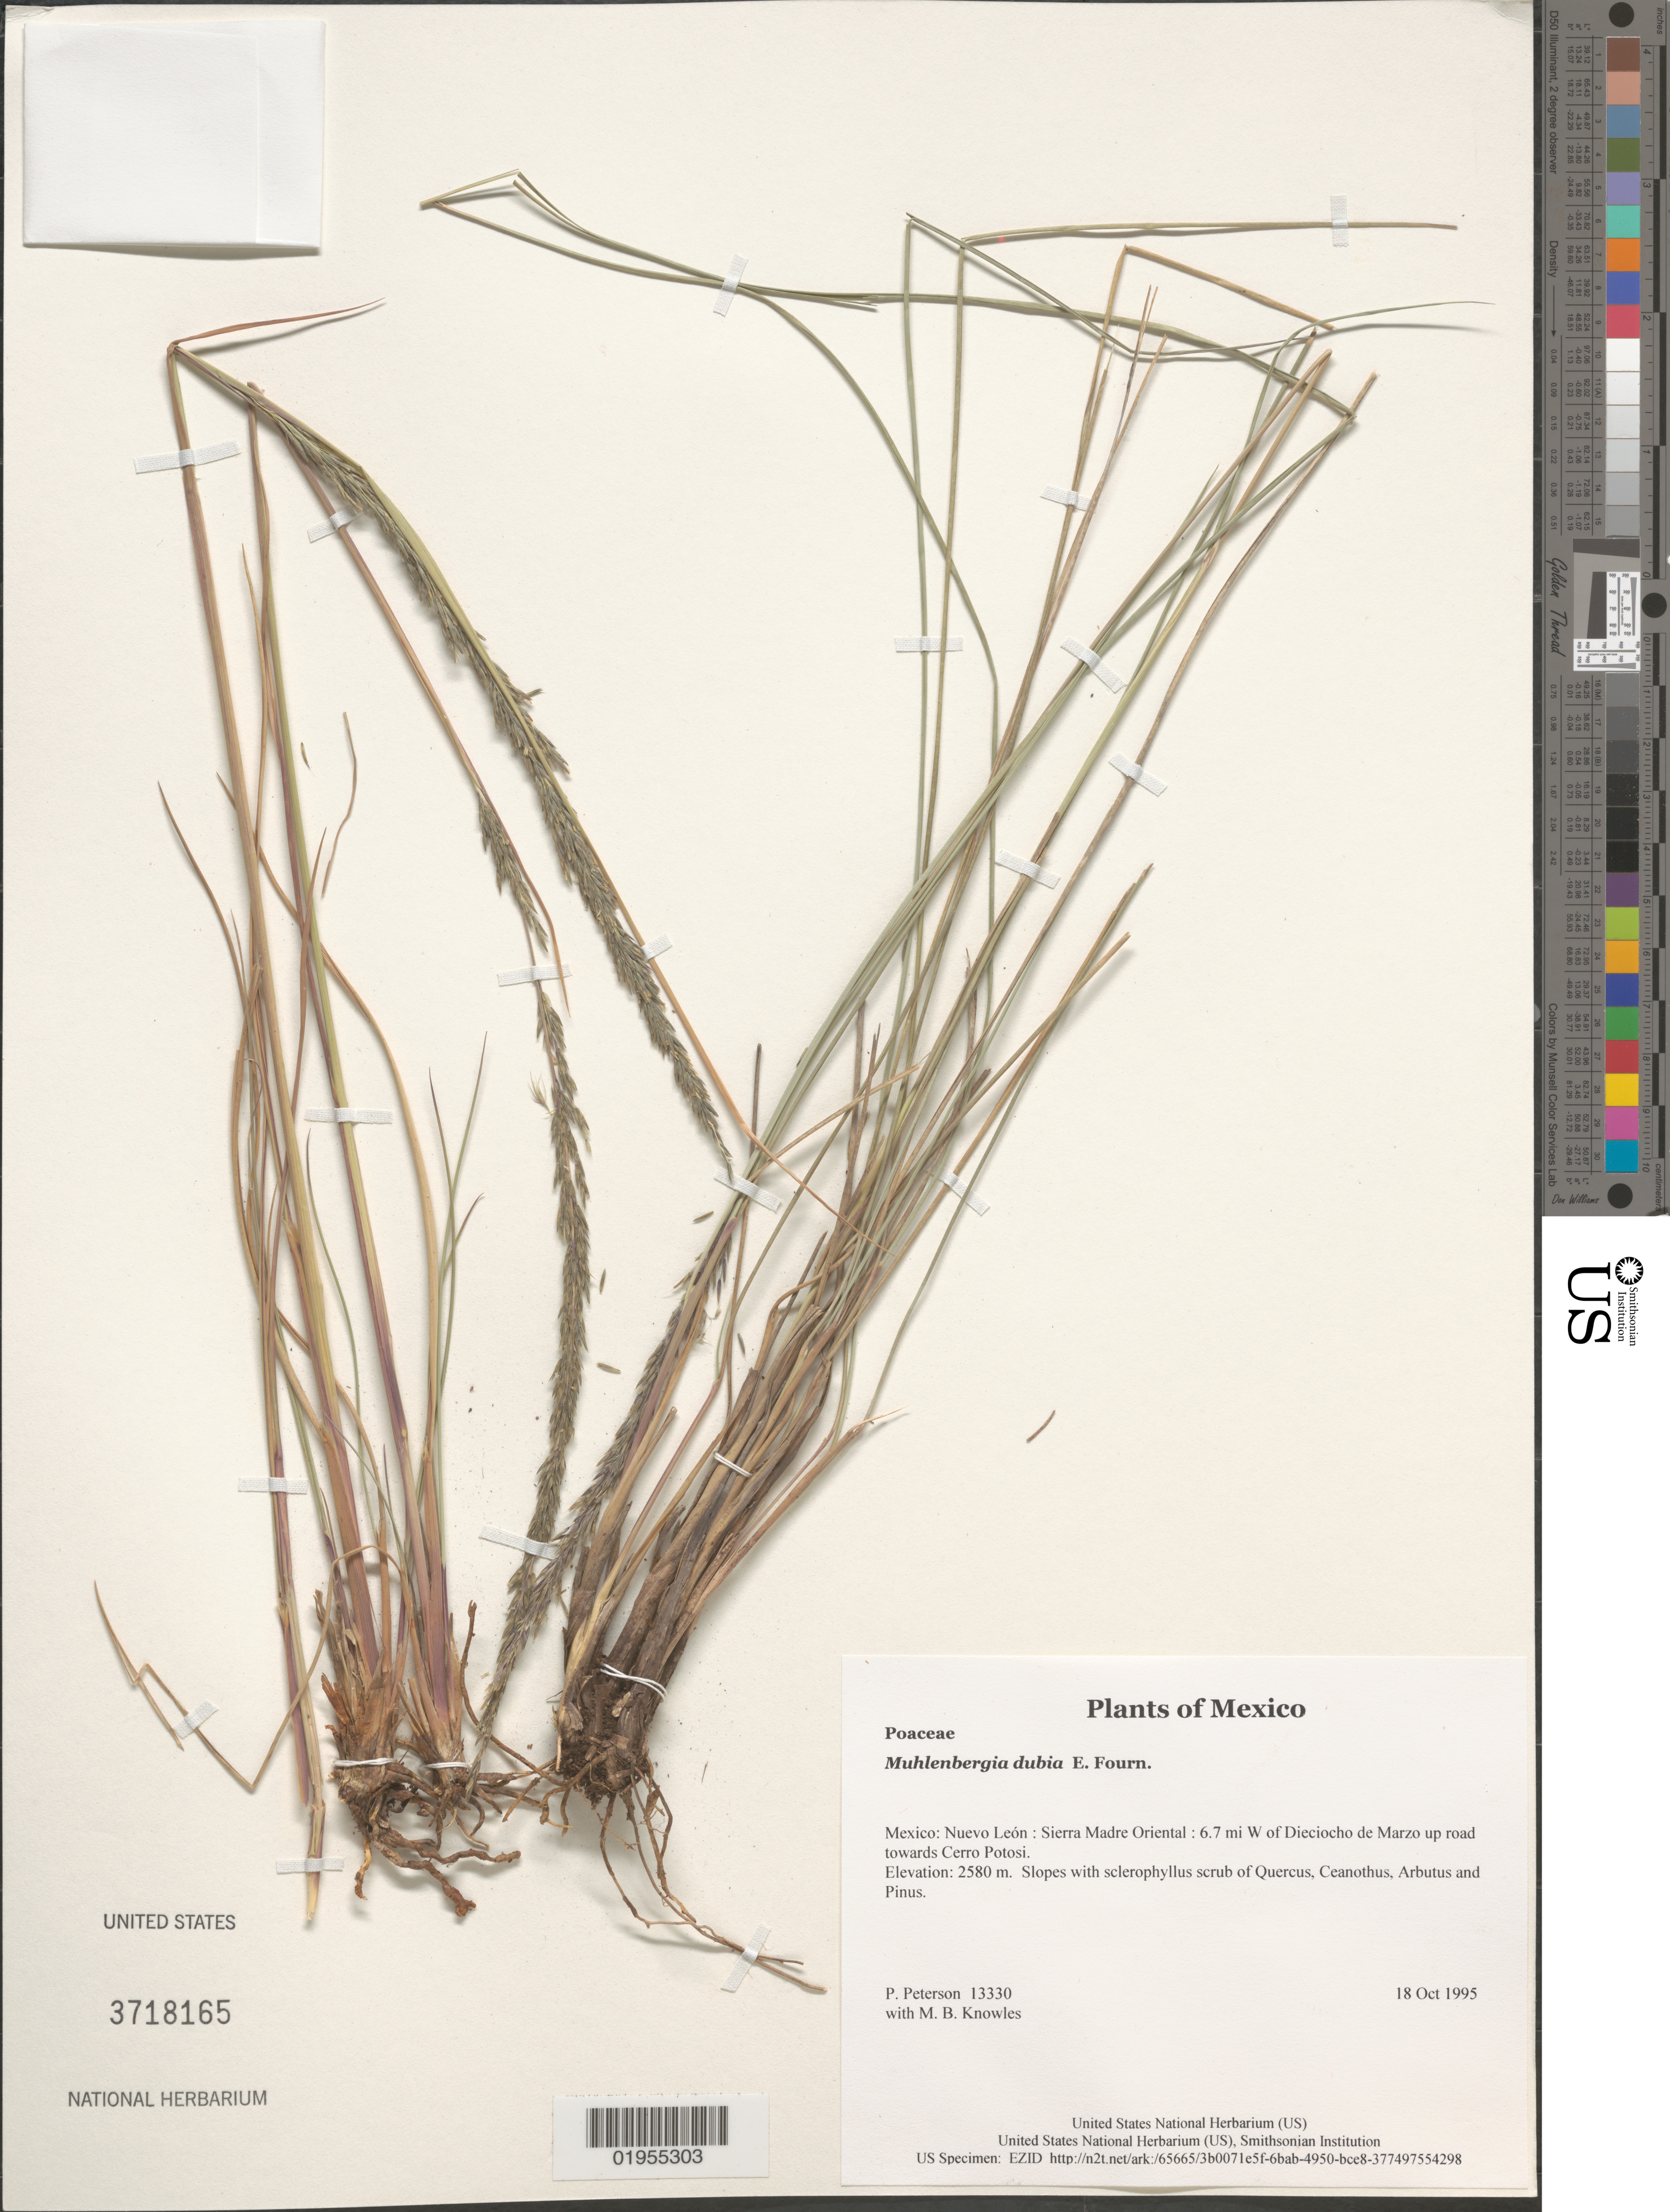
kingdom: Plantae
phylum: Tracheophyta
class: Liliopsida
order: Poales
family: Poaceae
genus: Muhlenbergia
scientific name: Muhlenbergia dubia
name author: E. Fourn.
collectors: P. M. Peterson & M. B. Knowles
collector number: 13330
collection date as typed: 18 Oct 1995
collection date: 1995-10-18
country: Mexico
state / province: Nuevo León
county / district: Sierra Madre Oriental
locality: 6.7 mi W of Dieciocho de Marzo up road towards Cerro Potosi.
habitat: Slopes with sclerophyllus scrub of Quercus, Ceanothus, Arbutus and Pinus.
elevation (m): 2580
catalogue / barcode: US 3718165